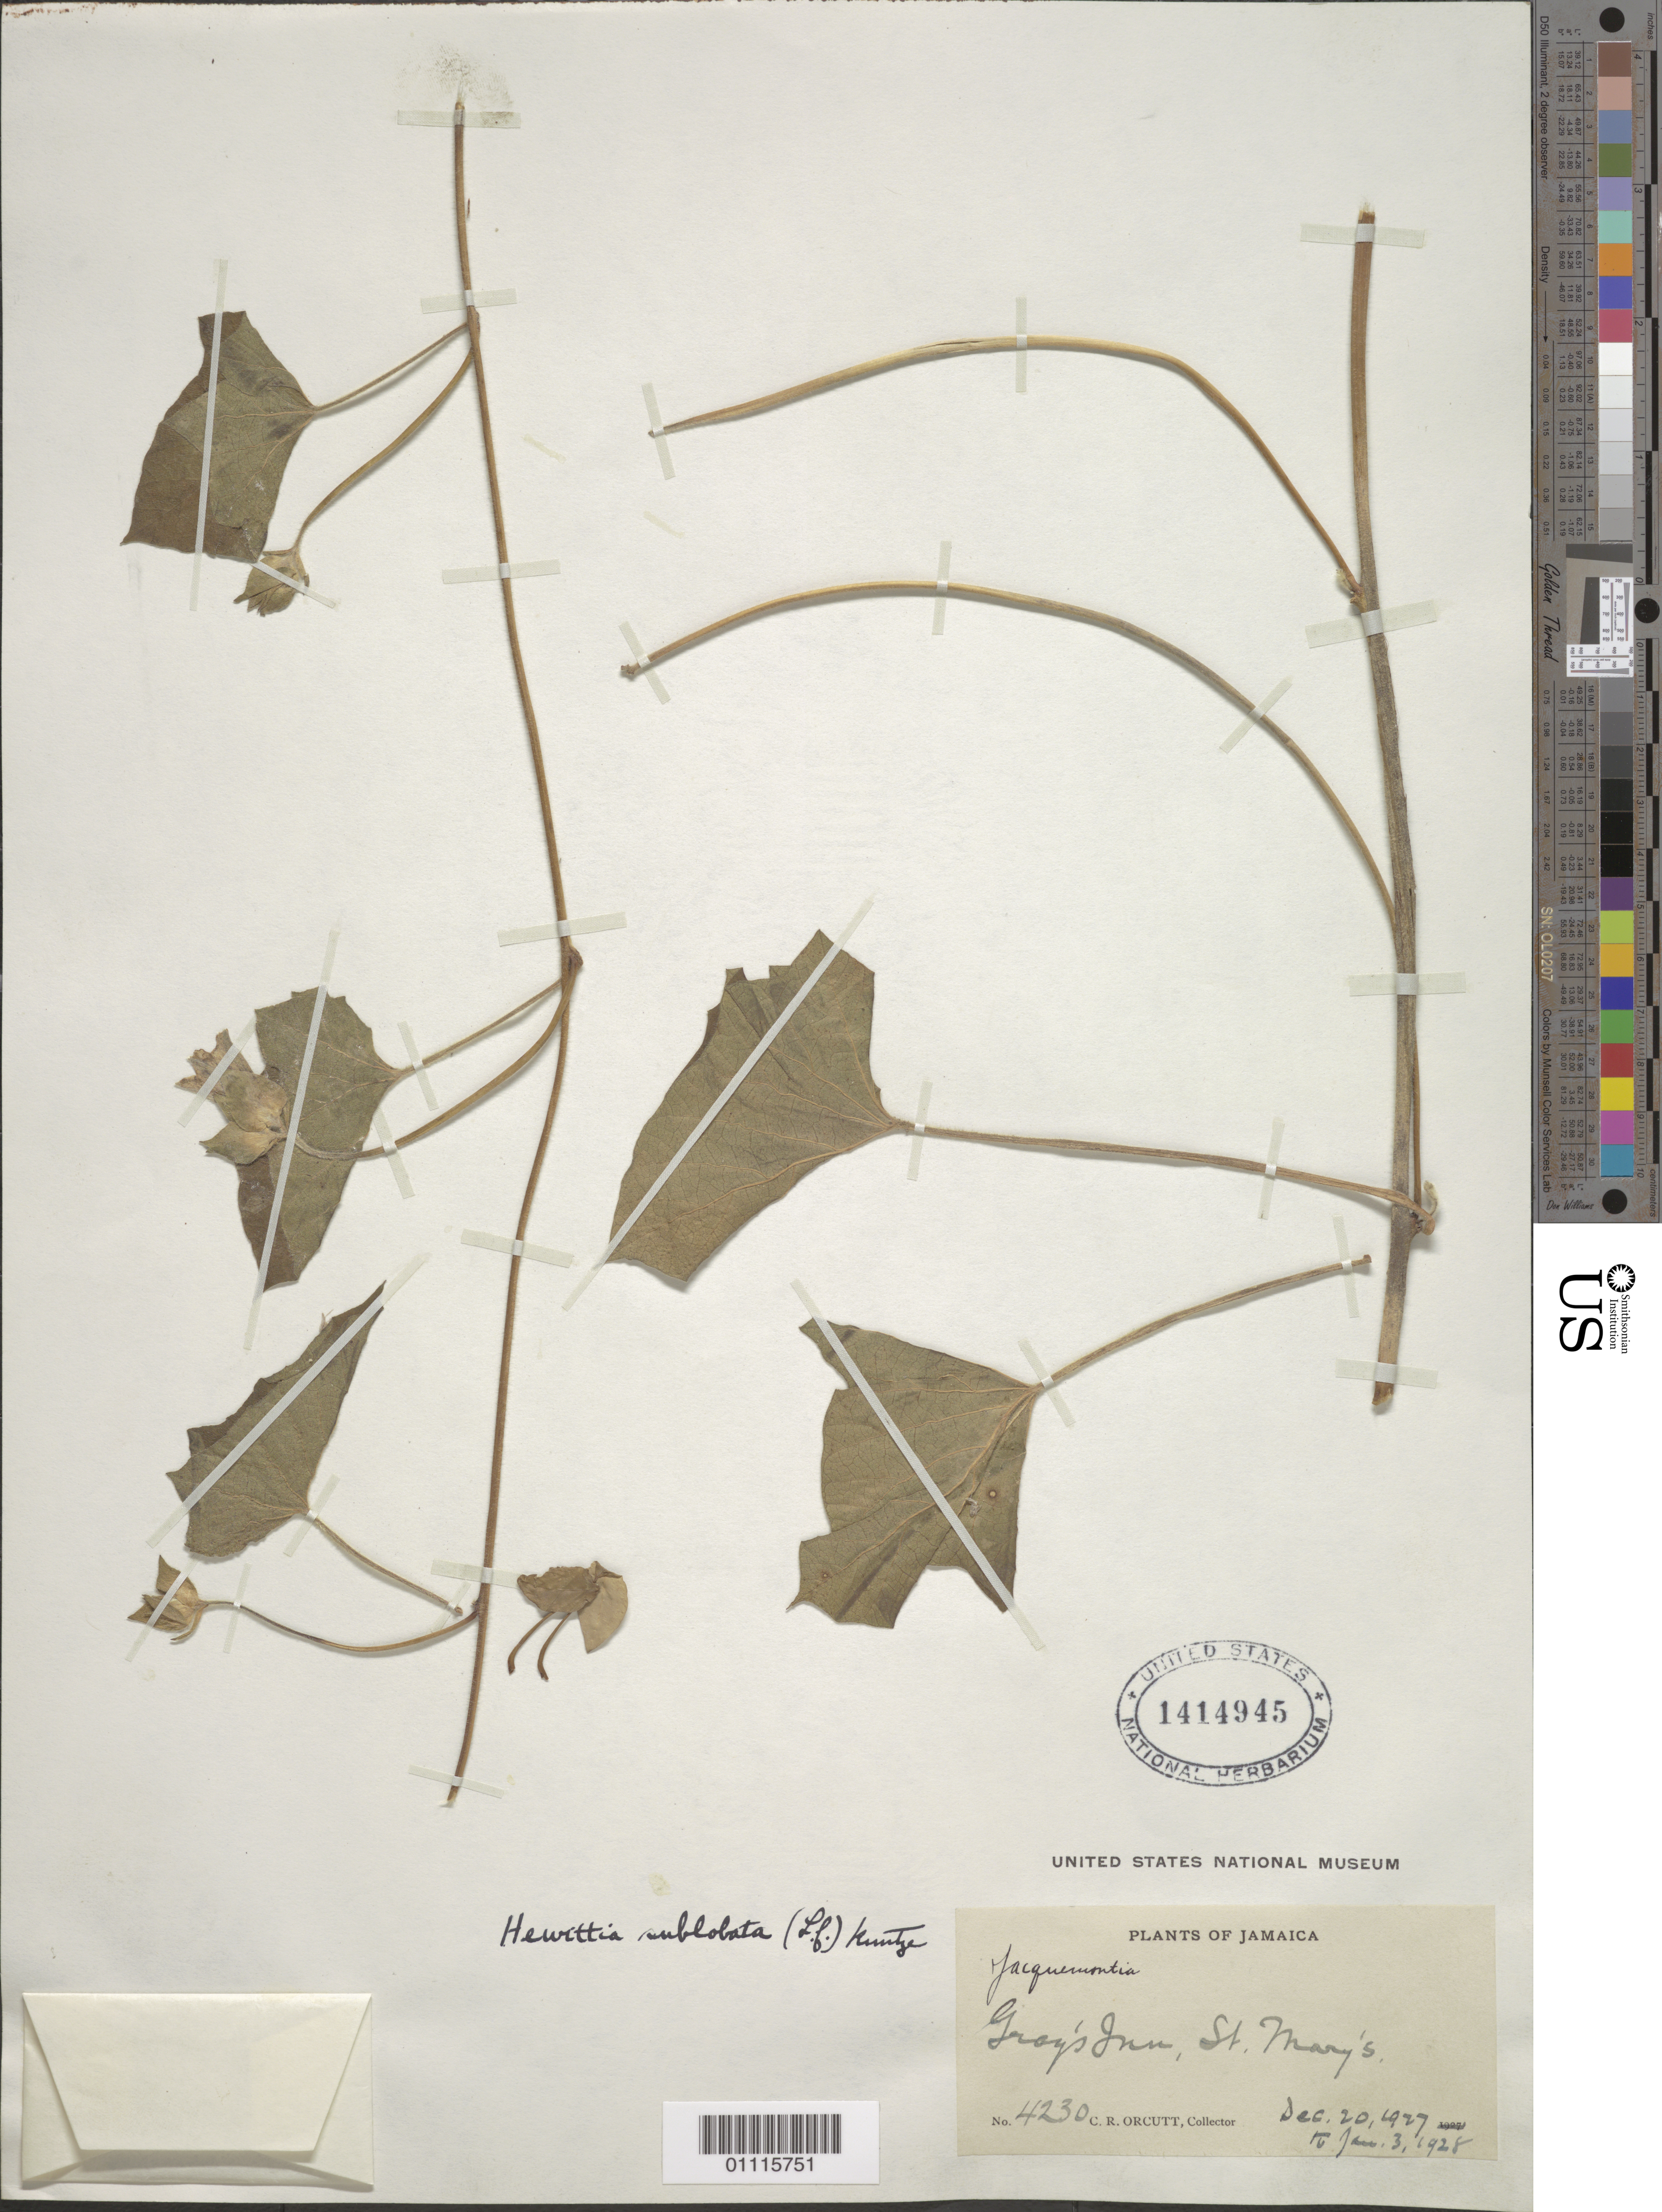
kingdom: Plantae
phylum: Tracheophyta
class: Magnoliopsida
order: Solanales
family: Convolvulaceae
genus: Hewittia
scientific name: Hewittia sublobata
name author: (L. f.) Kuntze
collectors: C. R. Orcutt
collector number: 4230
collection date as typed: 20 Dec 1927 to 03 Jan 1928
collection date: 1927-12-20/1928-01-03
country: Jamaica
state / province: Saint Mary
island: Jamaica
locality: Gray's Inn.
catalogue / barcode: US 1414945